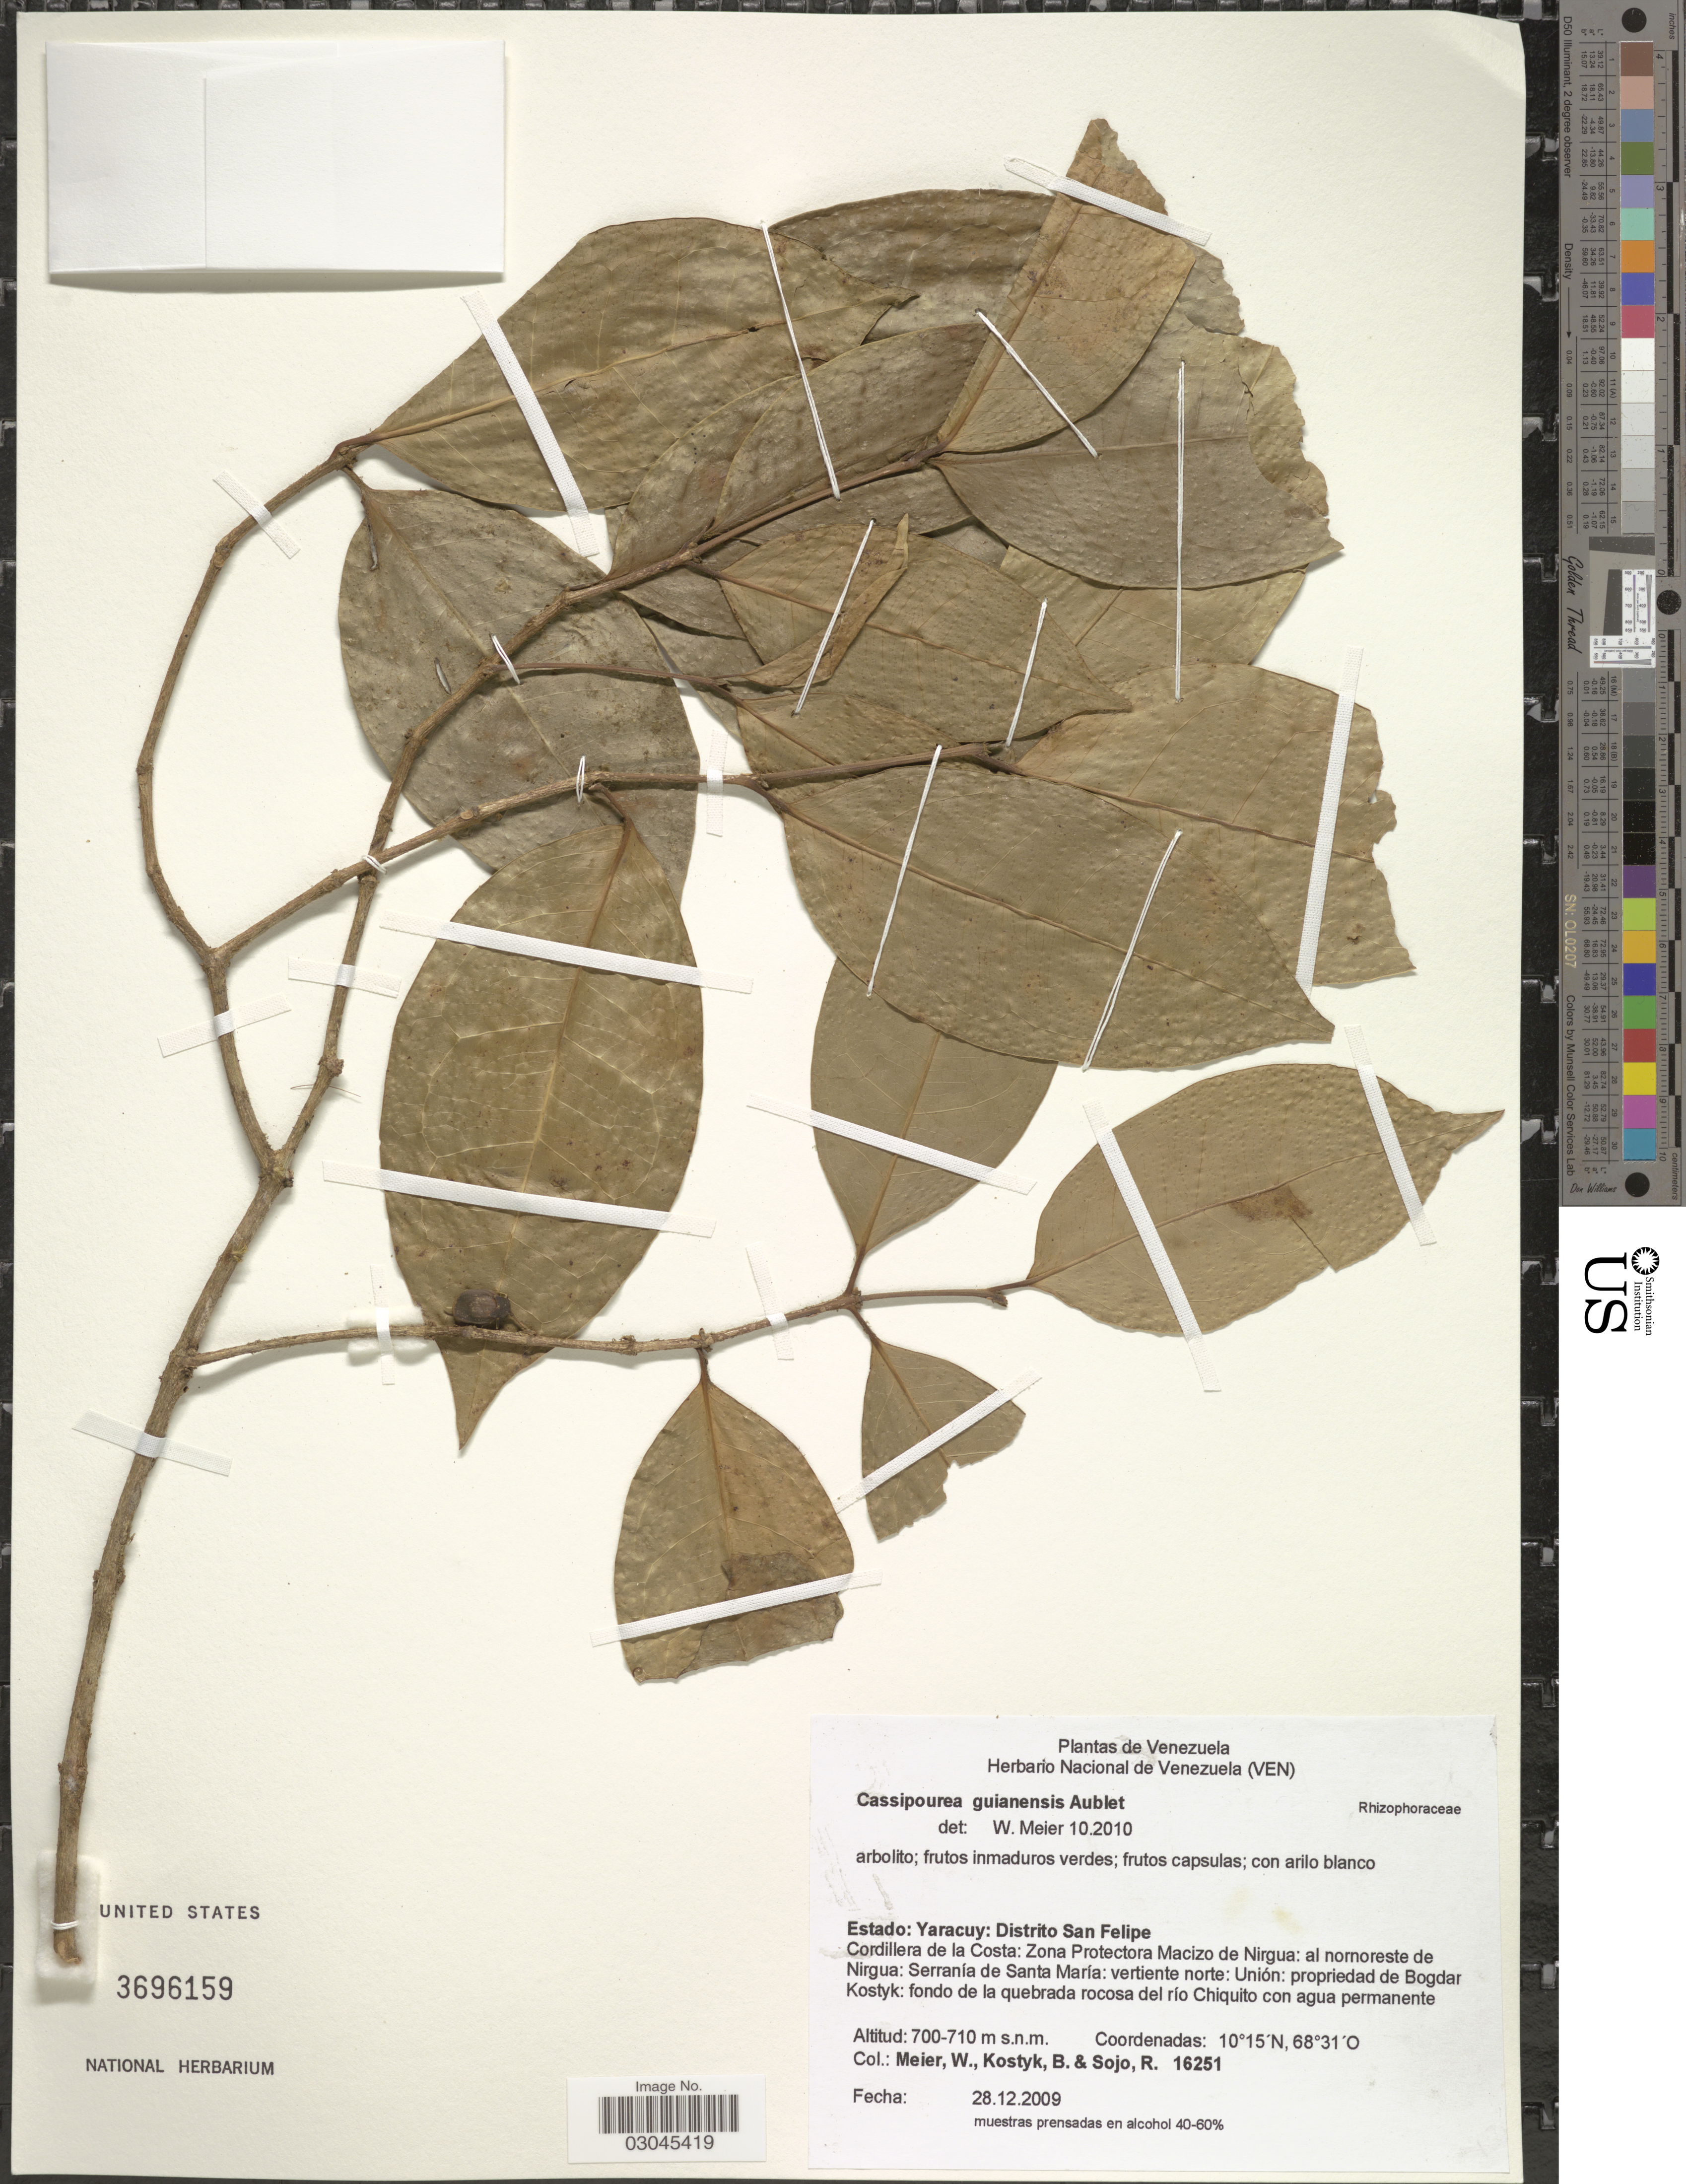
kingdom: Plantae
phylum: Tracheophyta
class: Magnoliopsida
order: Malpighiales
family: Rhizophoraceae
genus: Cassipourea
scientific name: Cassipourea guianensis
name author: Aubl.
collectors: W. Meier, B. Kostyk & R. Sojo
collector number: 16251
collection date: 2009-12-28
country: Venezuela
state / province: Yaracuy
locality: Estado: Yaracuy: Distrito San Felipe. Cordillera de la Costa: Zona Protectora Macizo de Nirgua: al nornoreste de Nirgua: Serranía de Santa María: vertiente norte: Unión: propriedad de Bogdar Kostyk: fondo de la quebrada rocosa del río Chiquito con agua permanente.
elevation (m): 700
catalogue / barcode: US 3696159